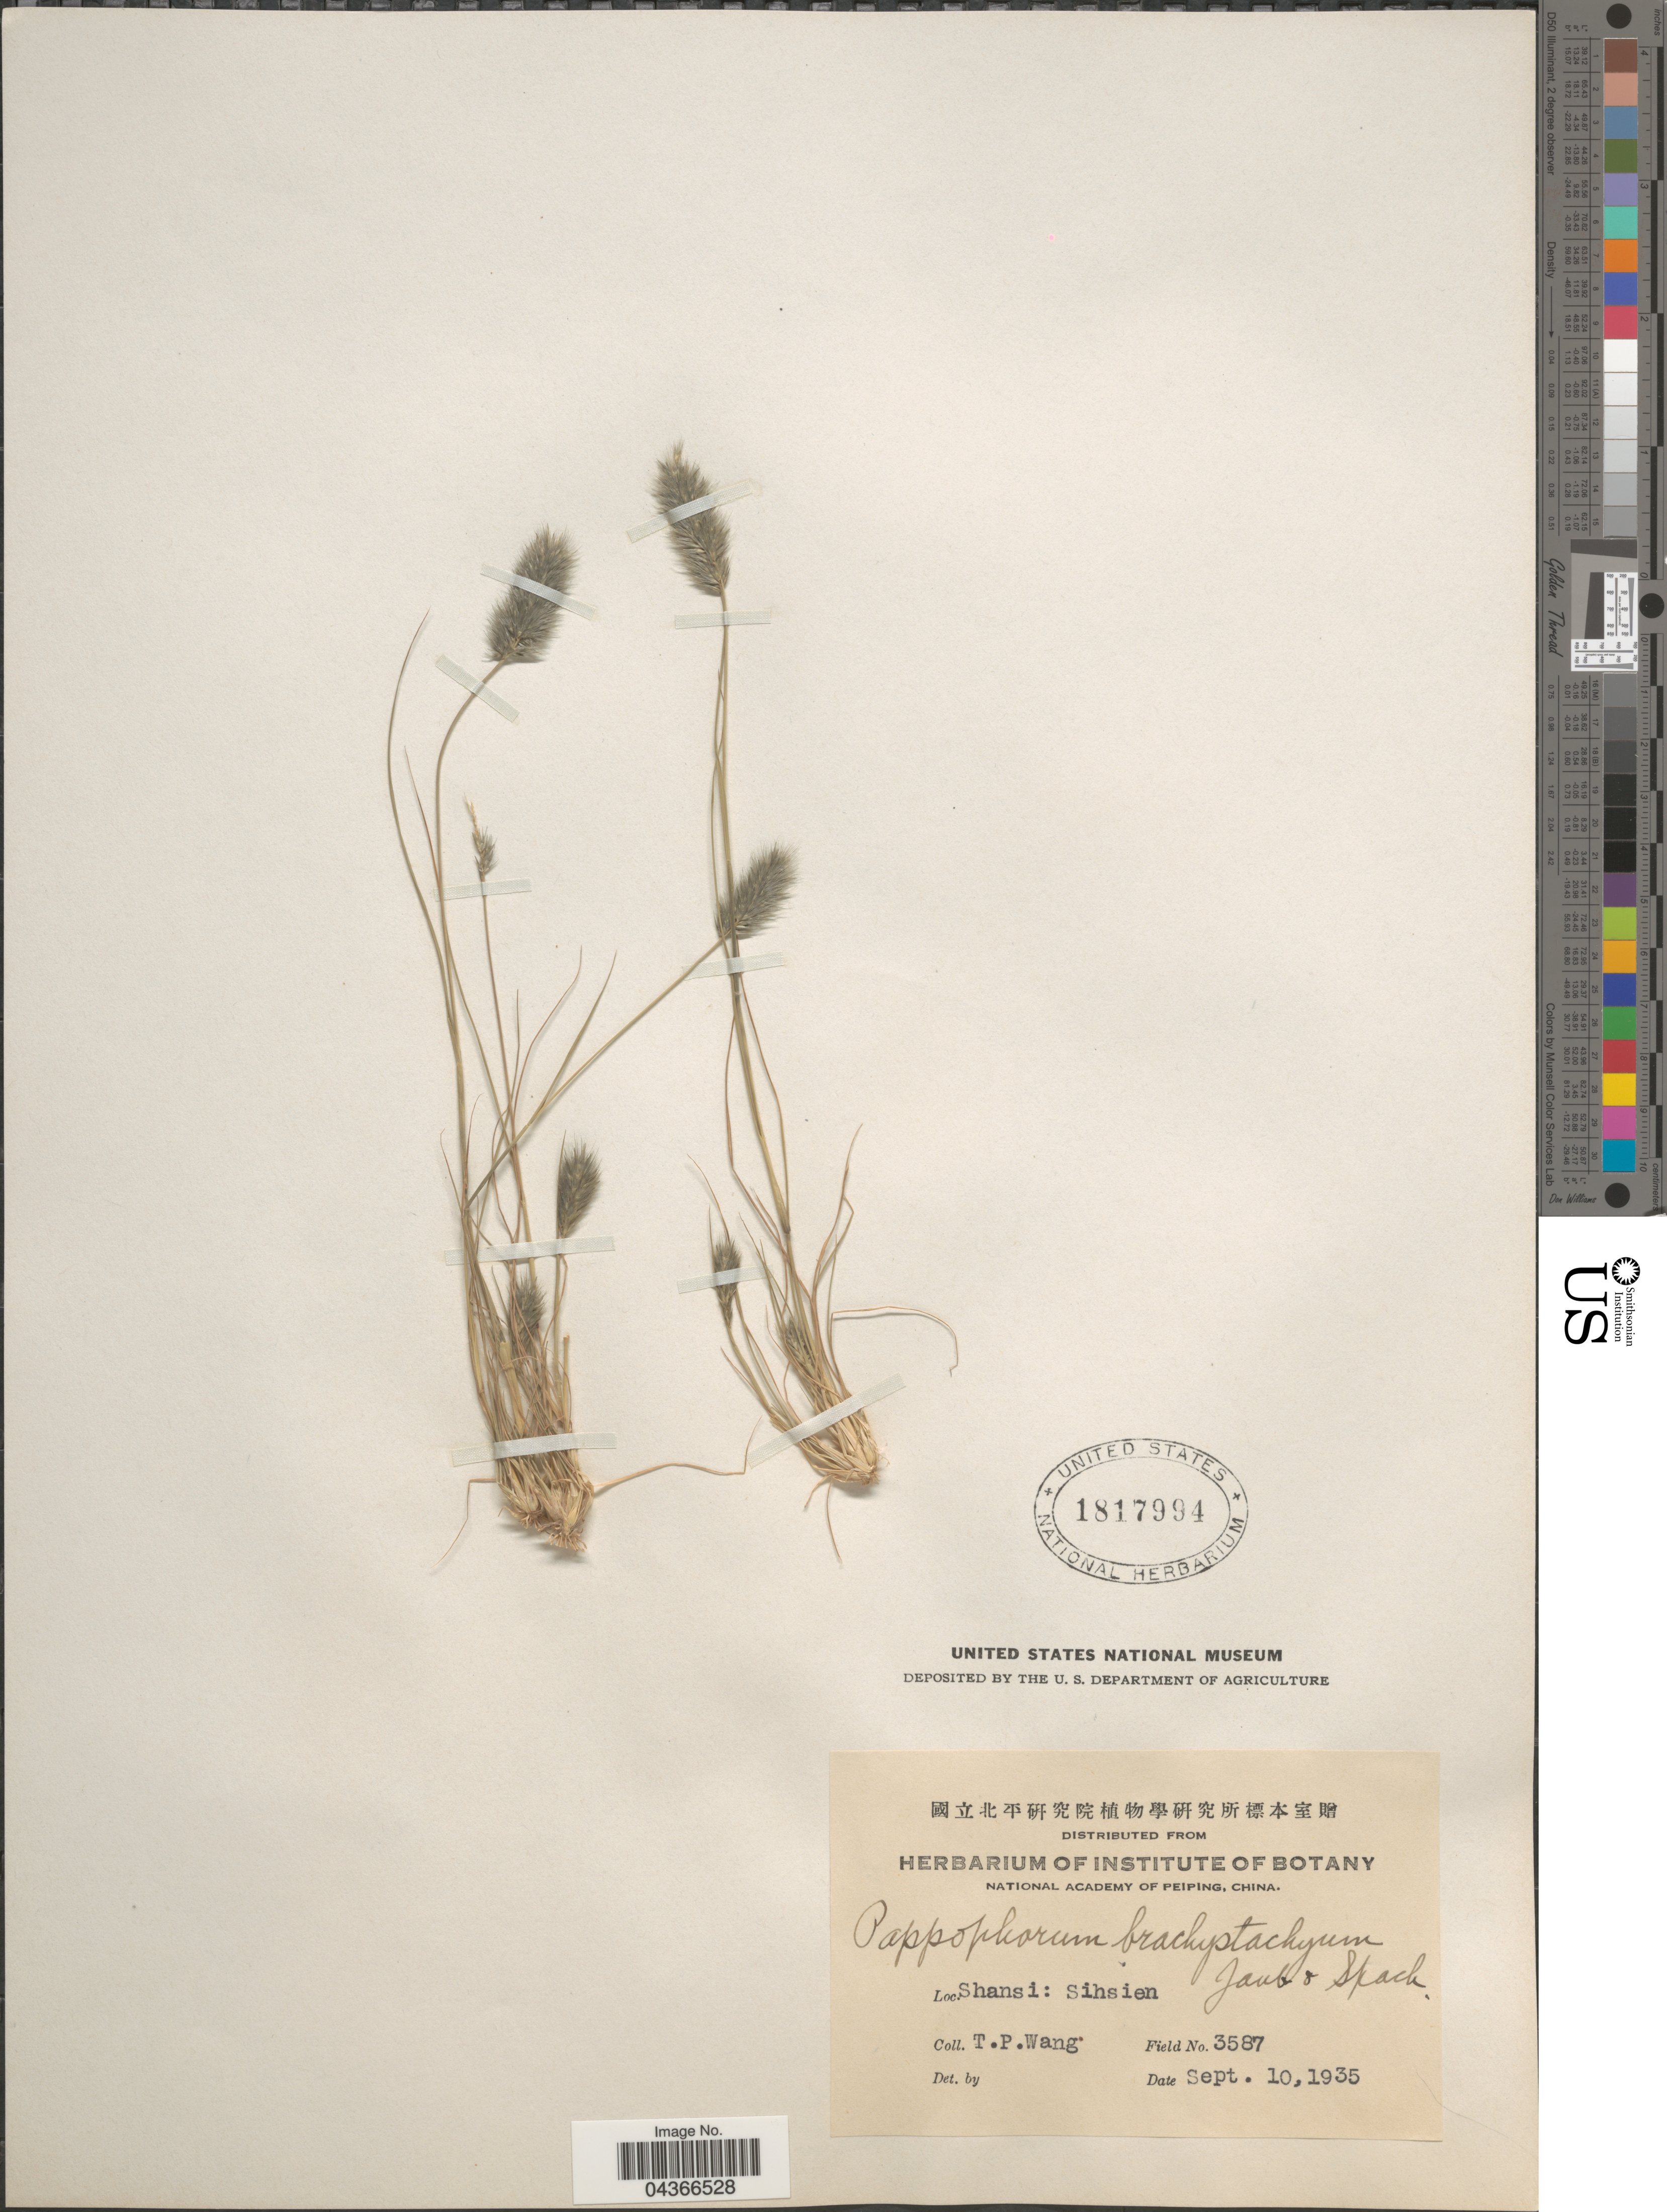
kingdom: Plantae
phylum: Tracheophyta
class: Liliopsida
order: Poales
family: Poaceae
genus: Enneapogon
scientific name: Enneapogon desvauxii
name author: P. Beauv.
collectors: T. Wang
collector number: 3587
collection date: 1935-09-10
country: China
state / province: Shanxi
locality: Shansi: Sihsien.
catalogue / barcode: US 1817994